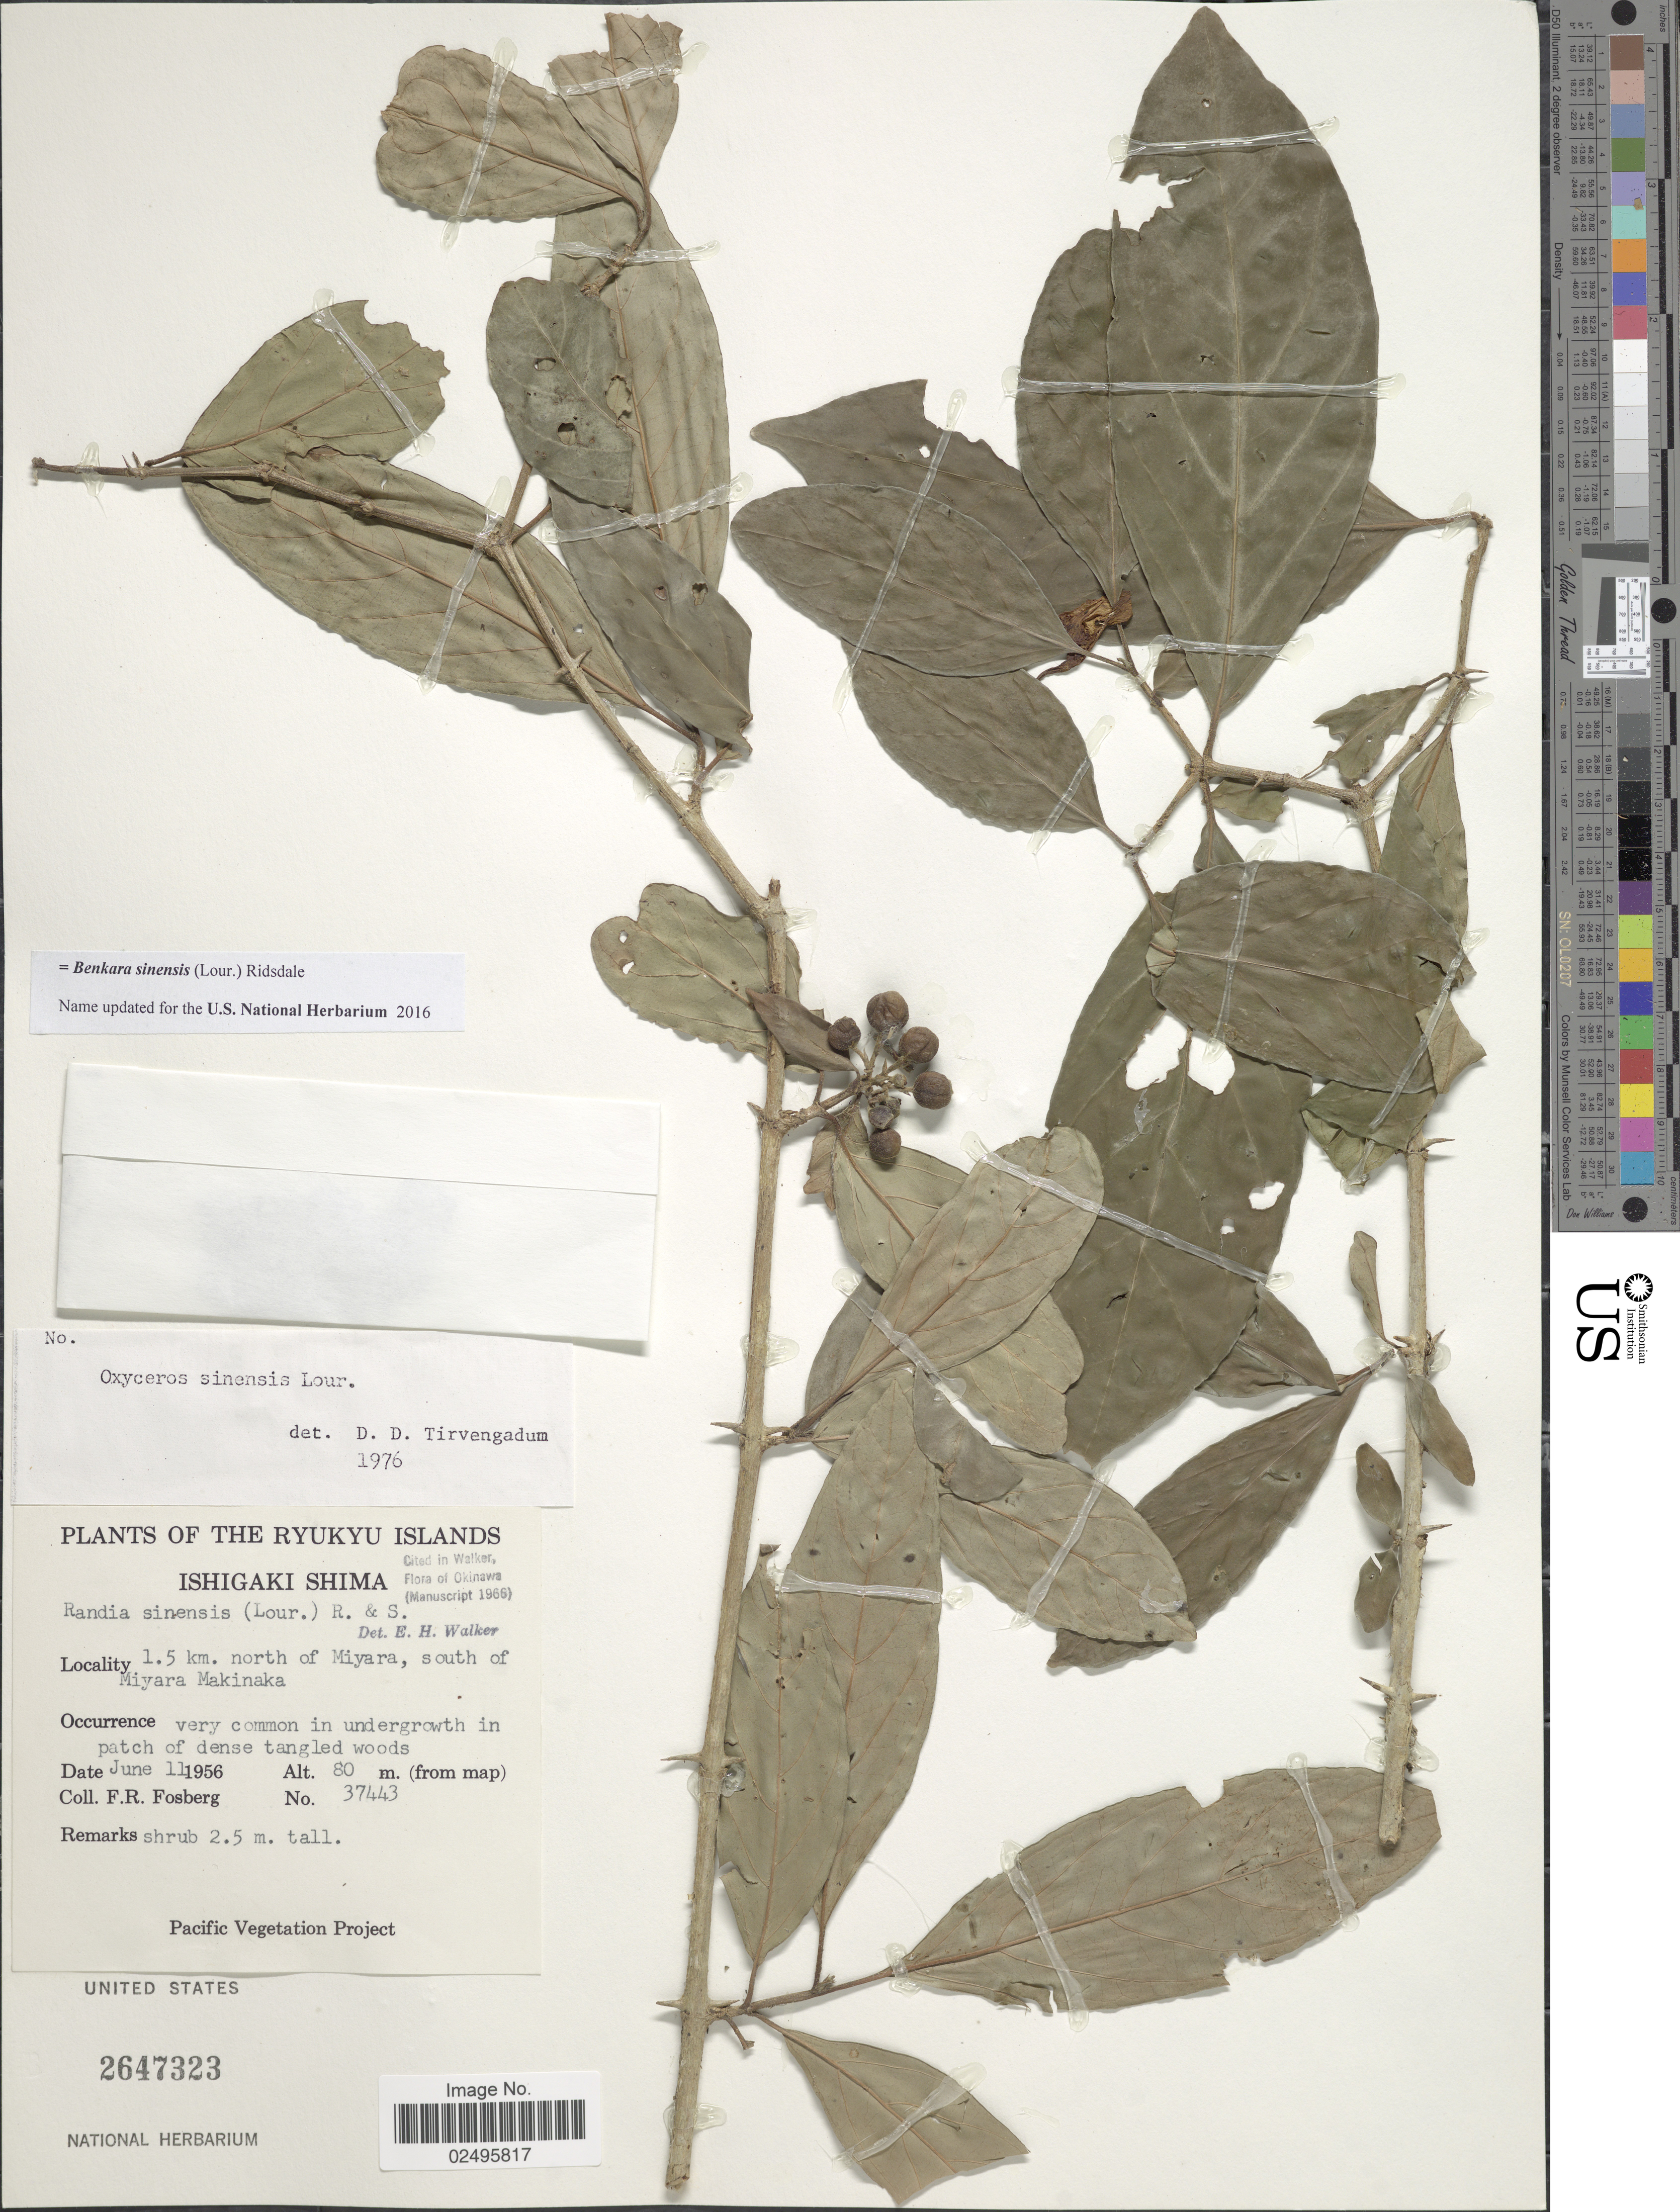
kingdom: Plantae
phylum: Tracheophyta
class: Magnoliopsida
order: Gentianales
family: Rubiaceae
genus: Oxyceros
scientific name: Oxyceros sinensis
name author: Lour.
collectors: F. R. Fosberg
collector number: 37443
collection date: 1956-06-11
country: Japan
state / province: Okinawa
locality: Ryukyu Islands. Ishigaki Shima. 1.5 km. north of Miyara, south of Miyara Makinaka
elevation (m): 80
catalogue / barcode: US 2647323